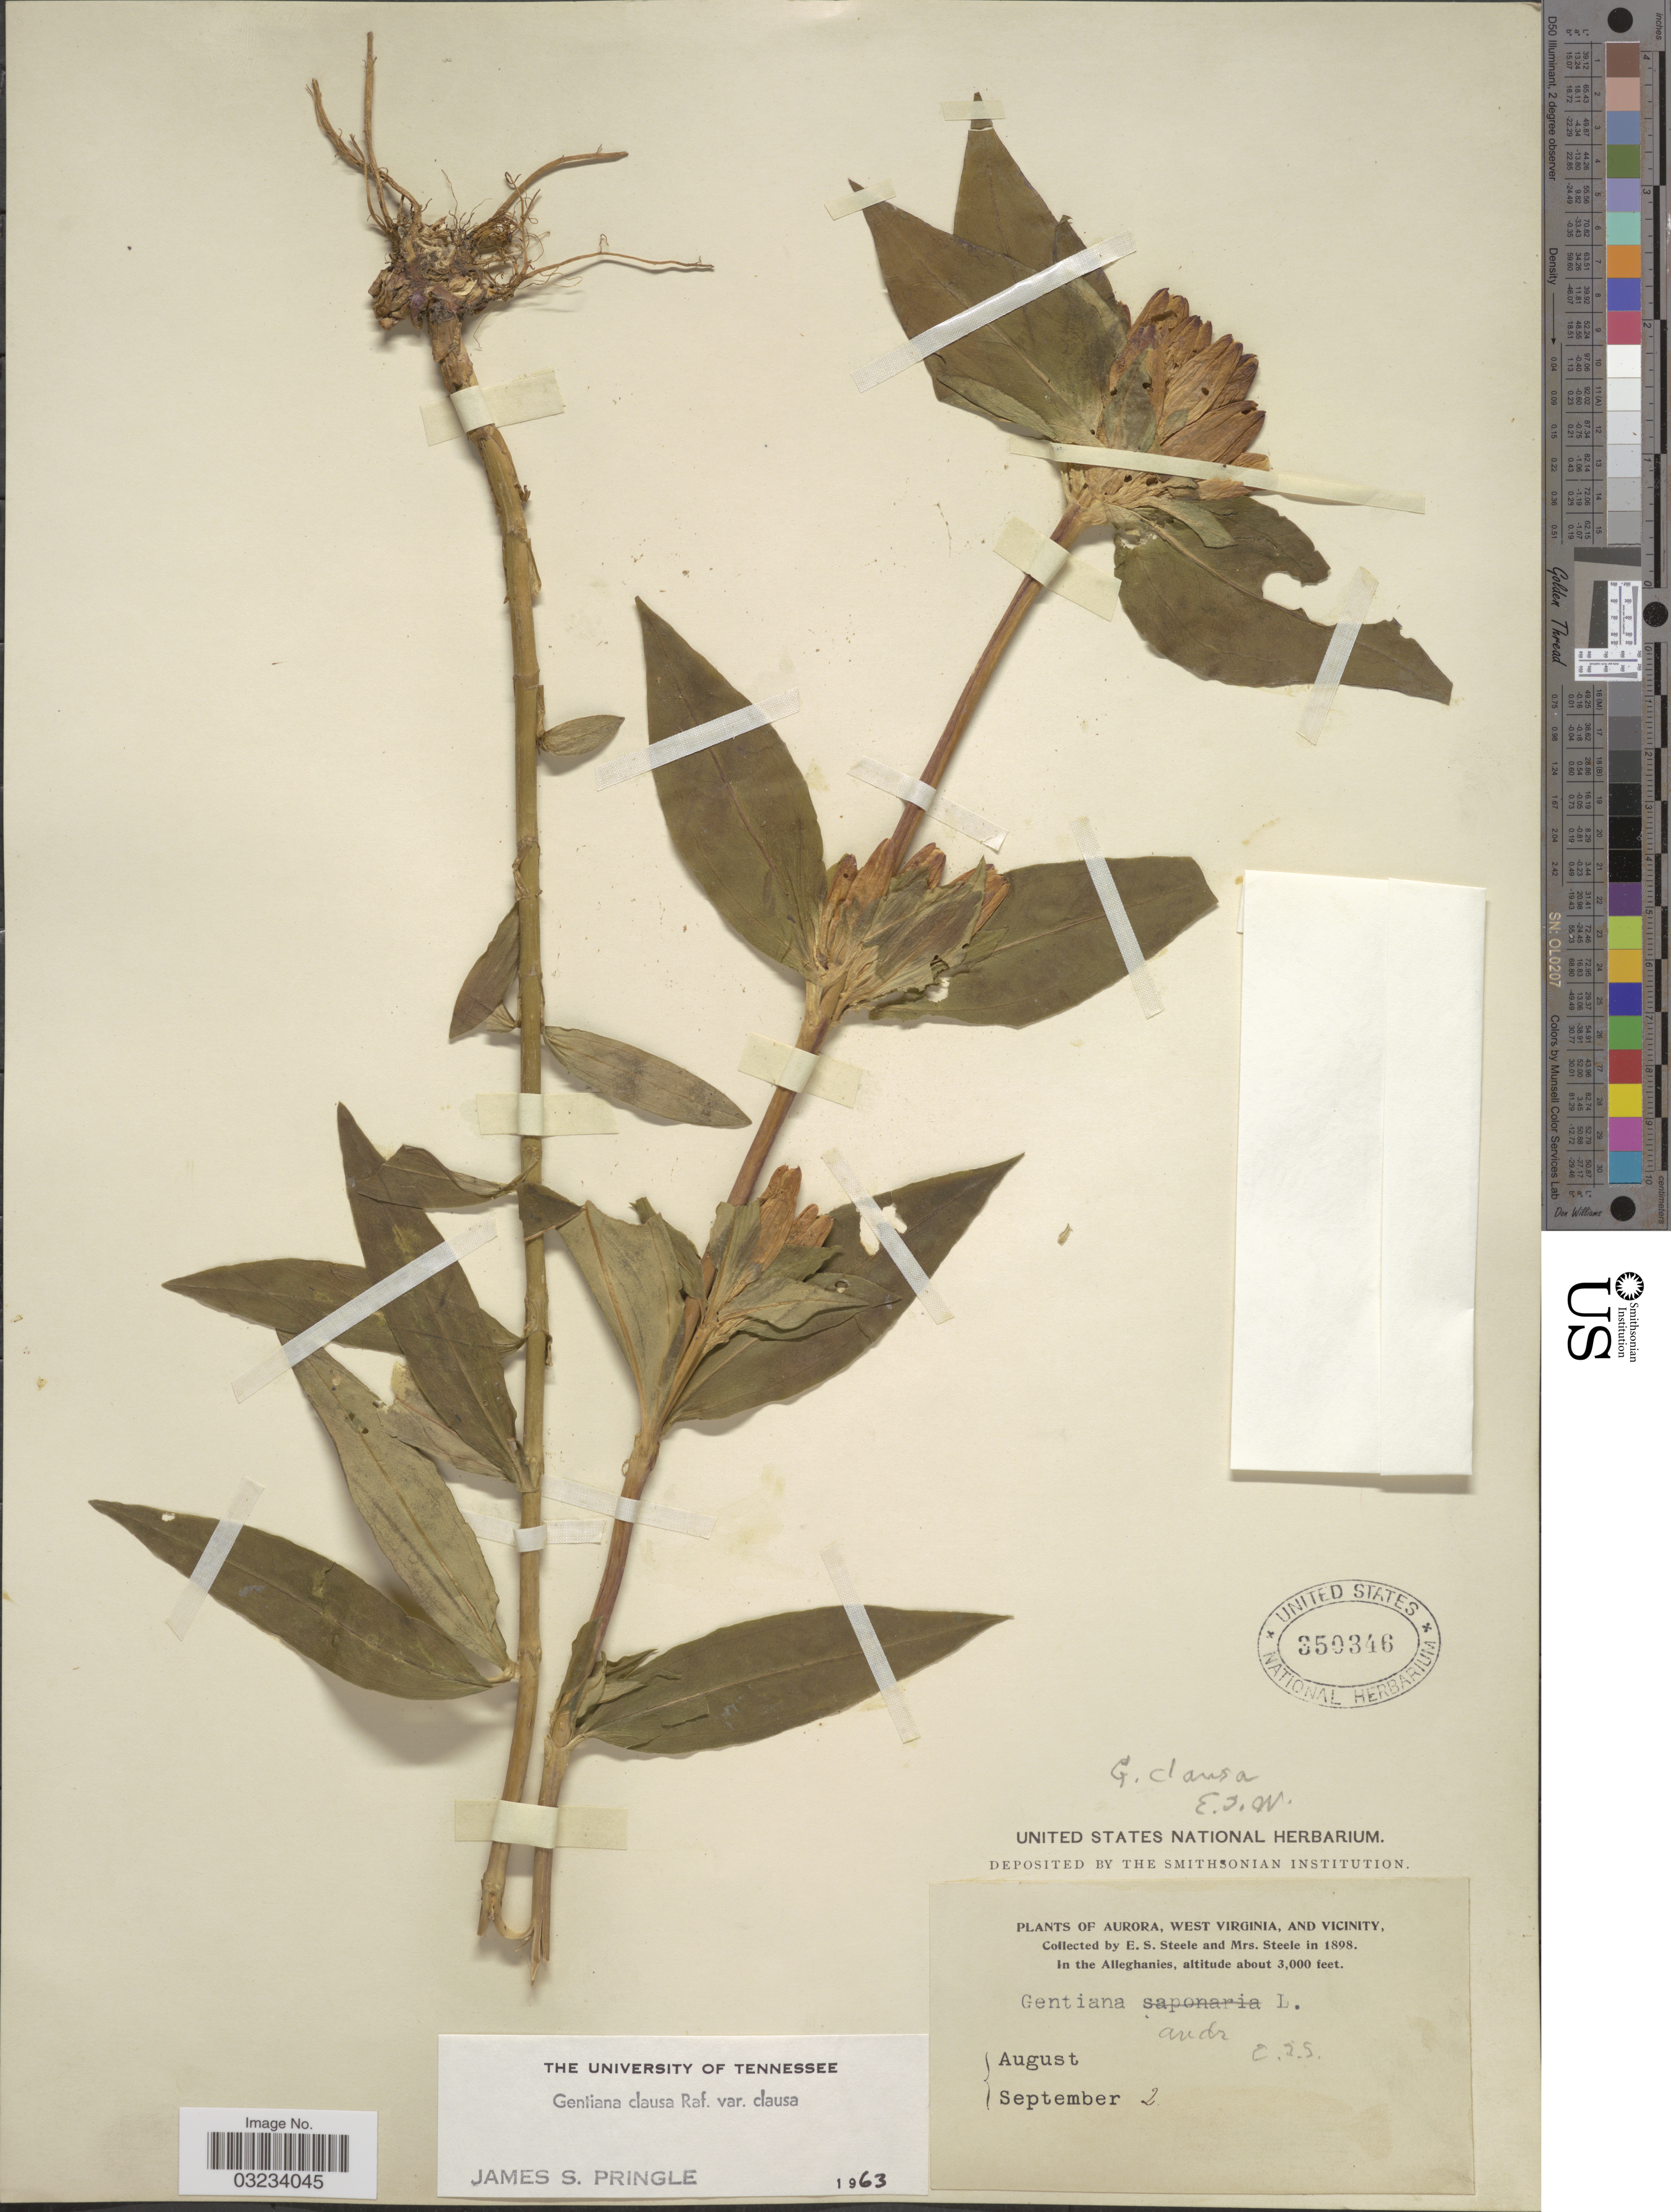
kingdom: Plantae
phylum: Tracheophyta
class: Magnoliopsida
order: Gentianales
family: Gentianaceae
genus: Gentiana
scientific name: Gentiana clausa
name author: Raf.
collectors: E. Steele & Mrs. E. S. Steele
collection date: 1898-09-02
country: United States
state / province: West Virginia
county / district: Preston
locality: Aurora, West Virginia, and vicinity. In the Alleghanies.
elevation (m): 914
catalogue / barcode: US 350346